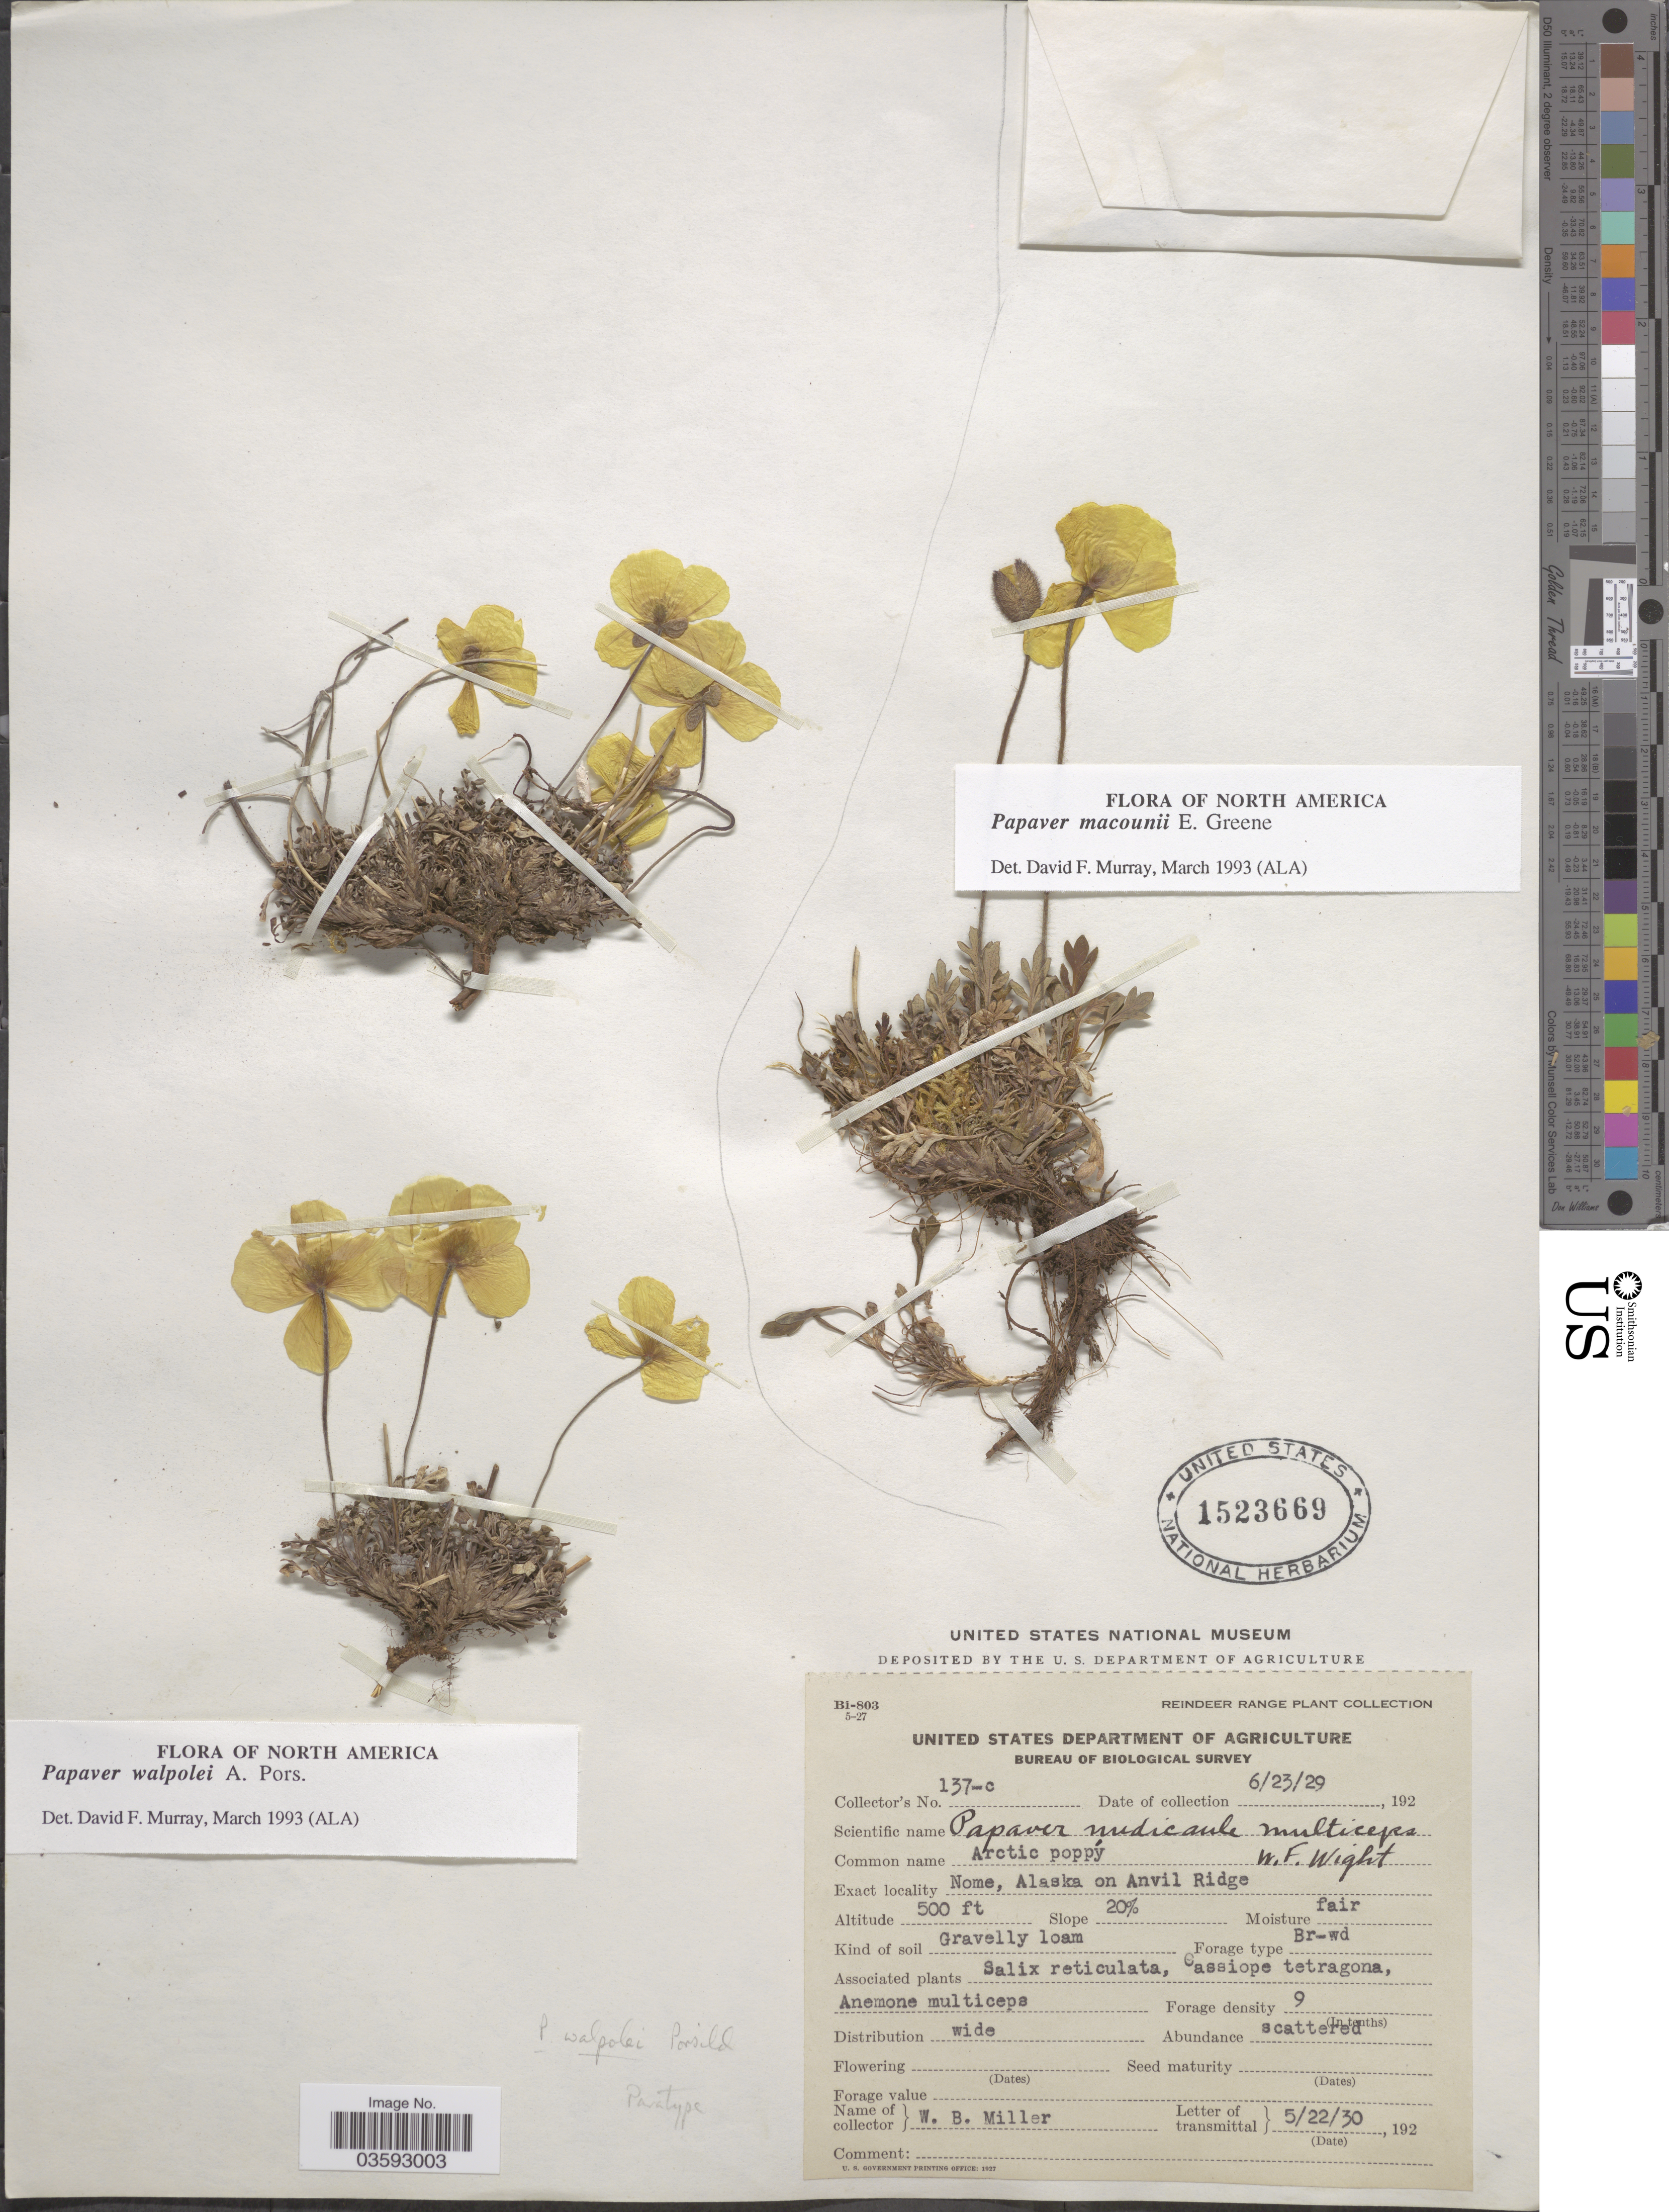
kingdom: Plantae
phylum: Tracheophyta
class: Magnoliopsida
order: Ranunculales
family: Papaveraceae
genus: Papaver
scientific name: Papaver walpolei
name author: A.E. Porsild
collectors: W. Miller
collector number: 137-c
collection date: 1929-06-23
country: United States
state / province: Alaska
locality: Nome, Alaska on Anvil Ridge.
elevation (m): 152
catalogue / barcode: US 1523669